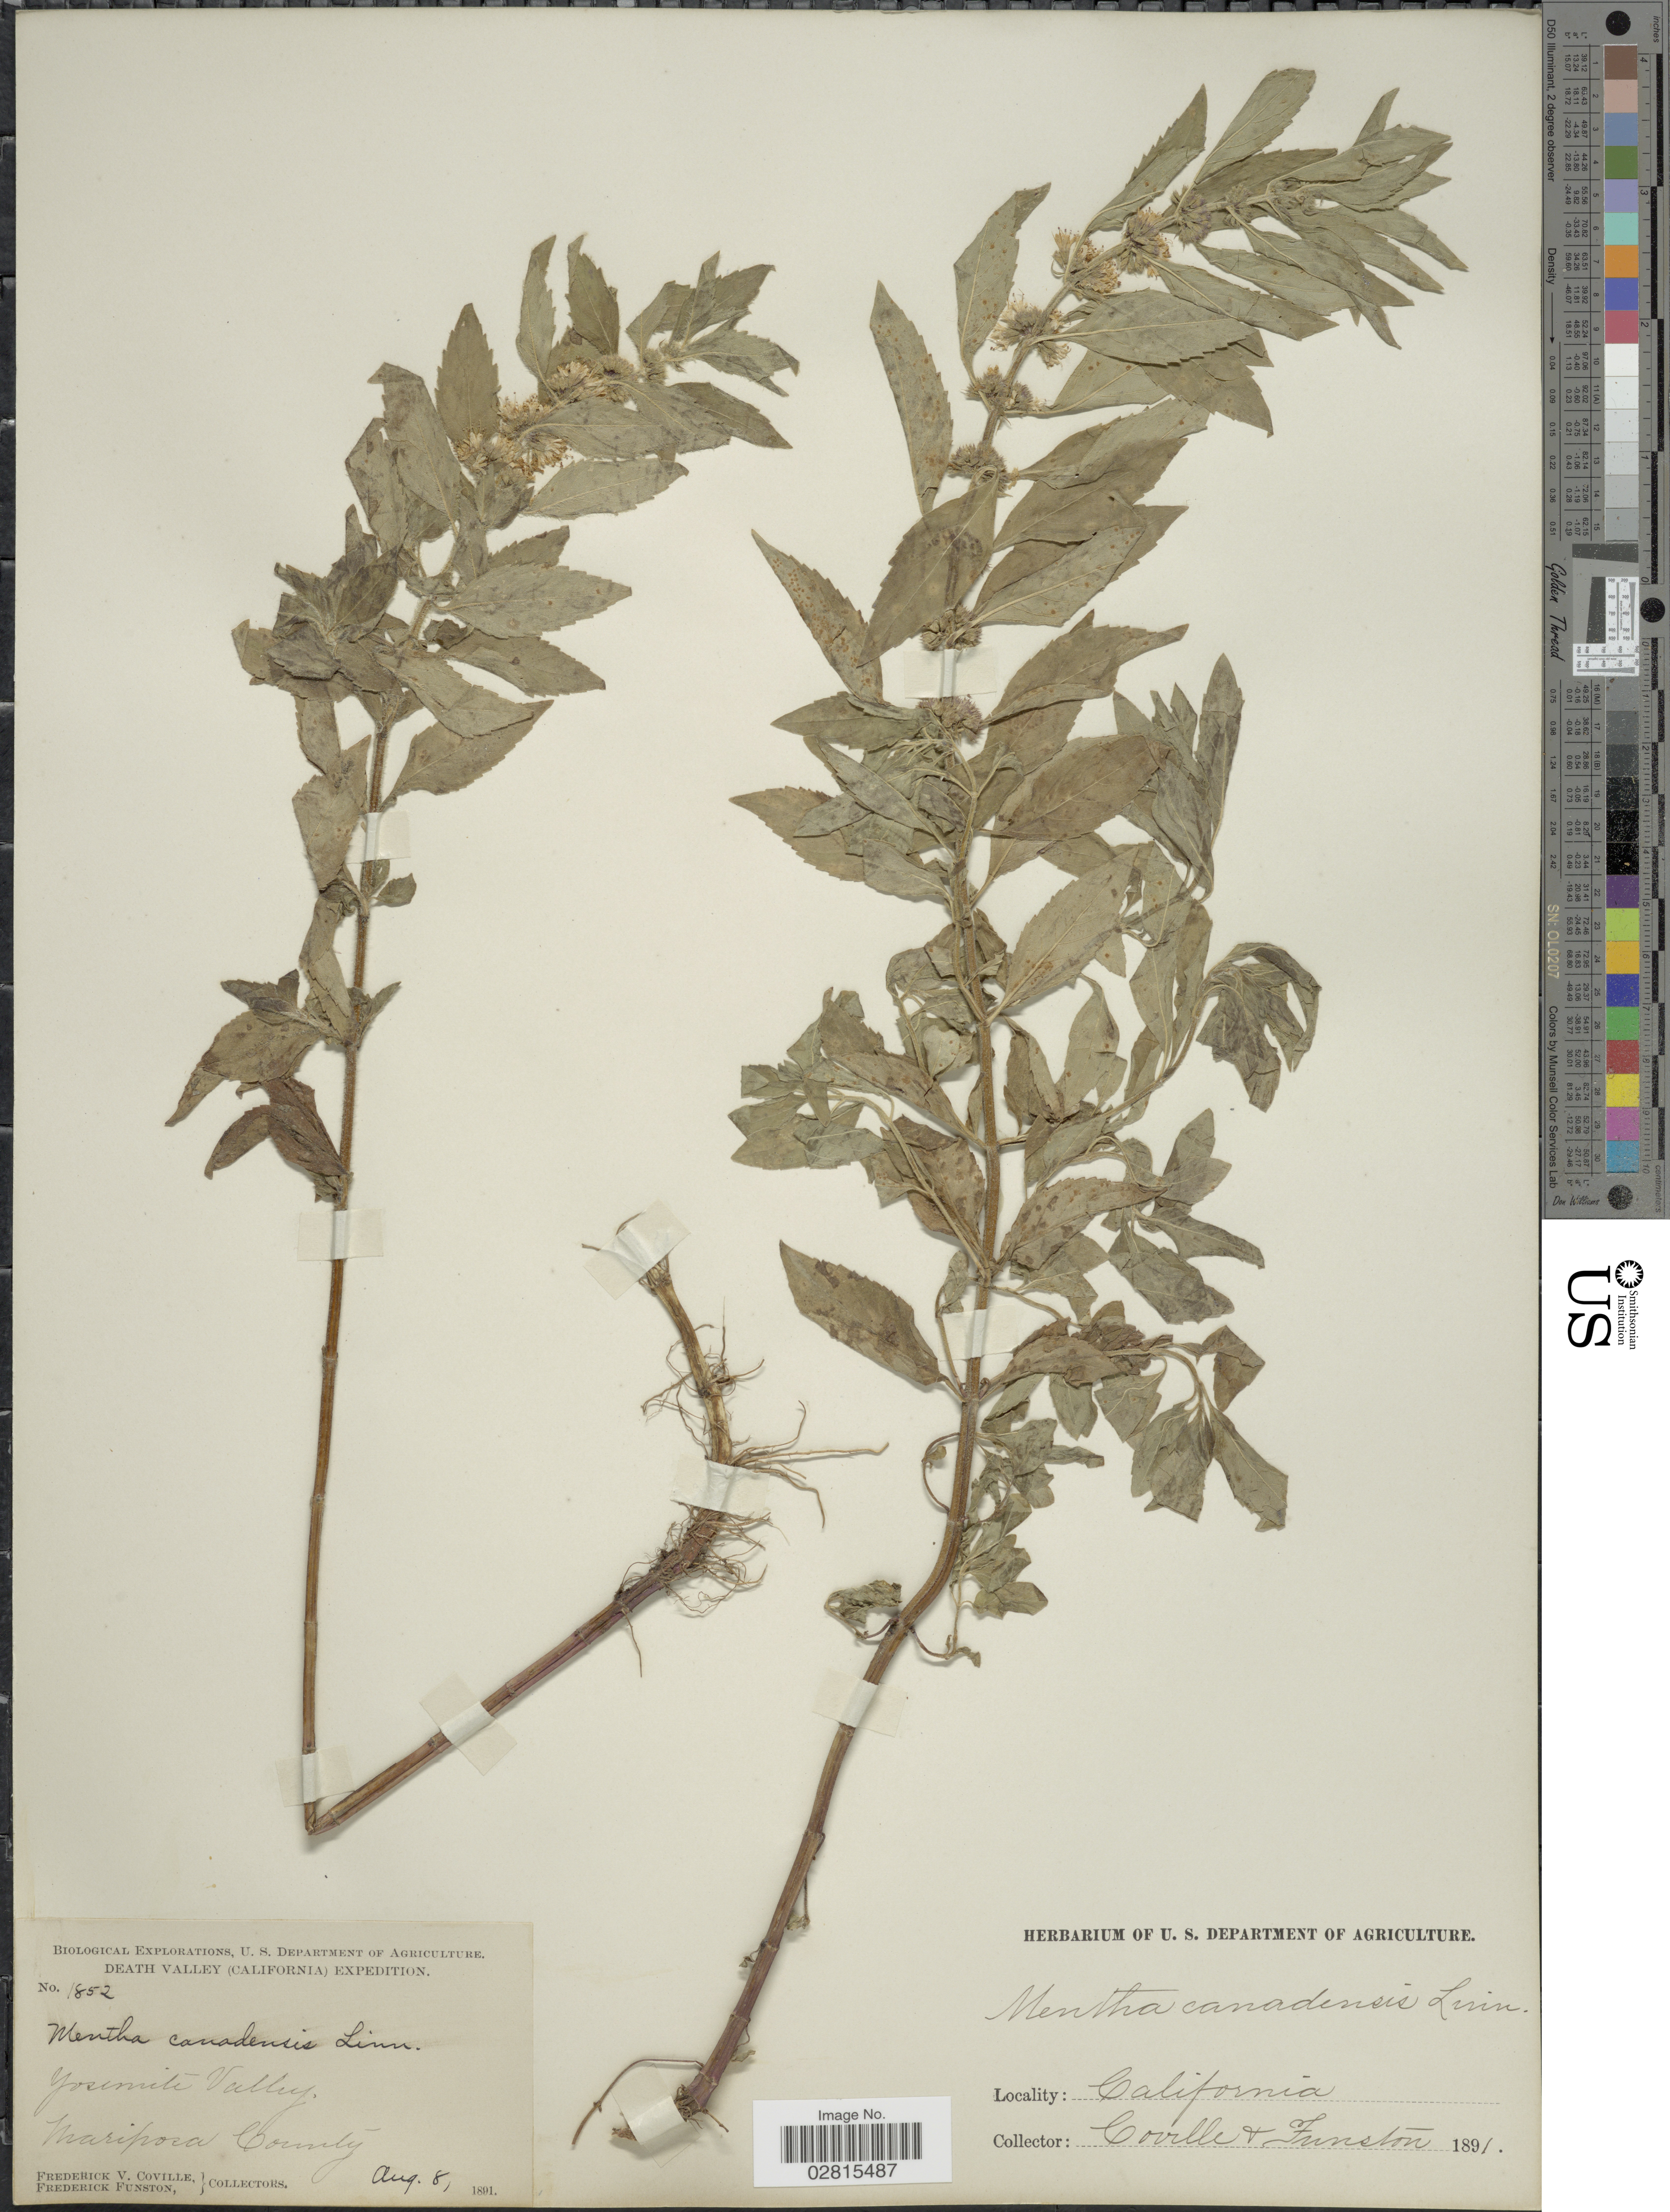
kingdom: Plantae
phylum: Tracheophyta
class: Magnoliopsida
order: Lamiales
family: Lamiaceae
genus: Mentha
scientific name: Mentha canadensis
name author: L.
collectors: F. V. Coville & F. Funston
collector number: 1852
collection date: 1891-08-08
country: United States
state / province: California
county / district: Mariposa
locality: Death Valley, Yosemite Valley, Mariposa County.